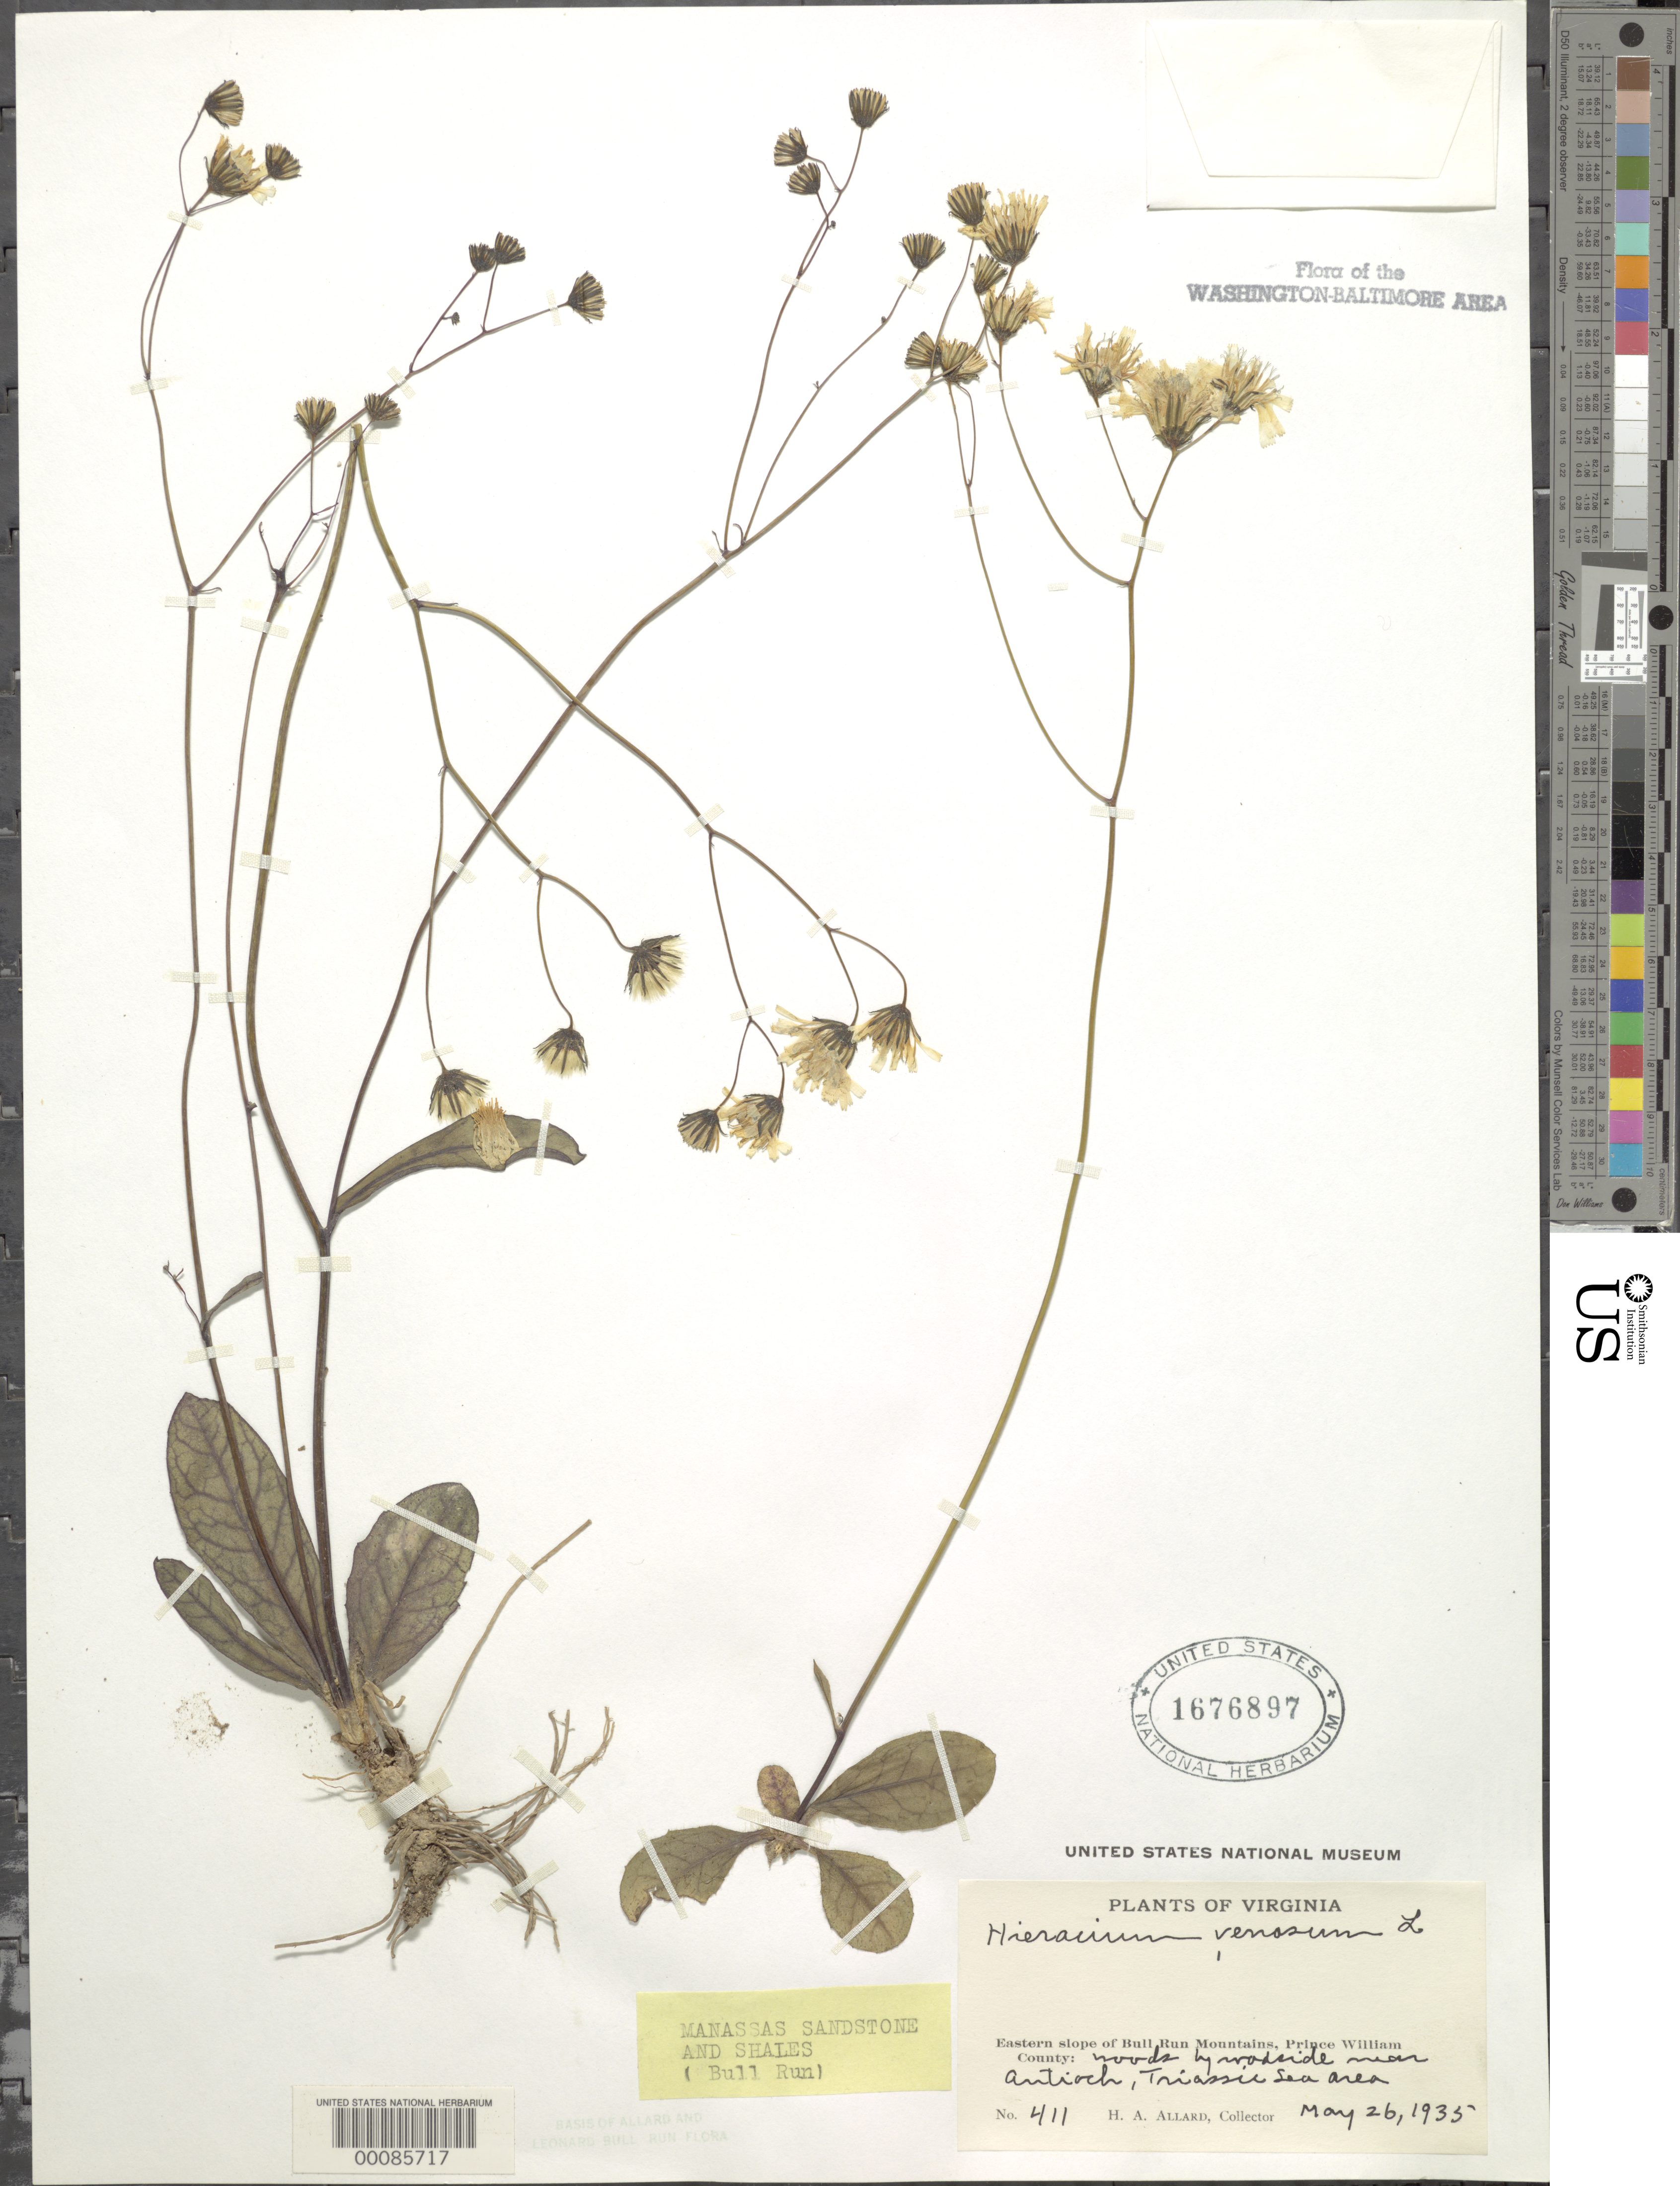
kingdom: Plantae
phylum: Tracheophyta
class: Magnoliopsida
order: Asterales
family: Asteraceae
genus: Hieracium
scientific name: Hieracium venosum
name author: L.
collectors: H. A. Allard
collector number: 411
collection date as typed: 26 May 1935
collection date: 1935-05-26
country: United States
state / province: Virginia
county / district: Prince William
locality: Near Antioch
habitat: Woods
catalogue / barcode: US 1676897